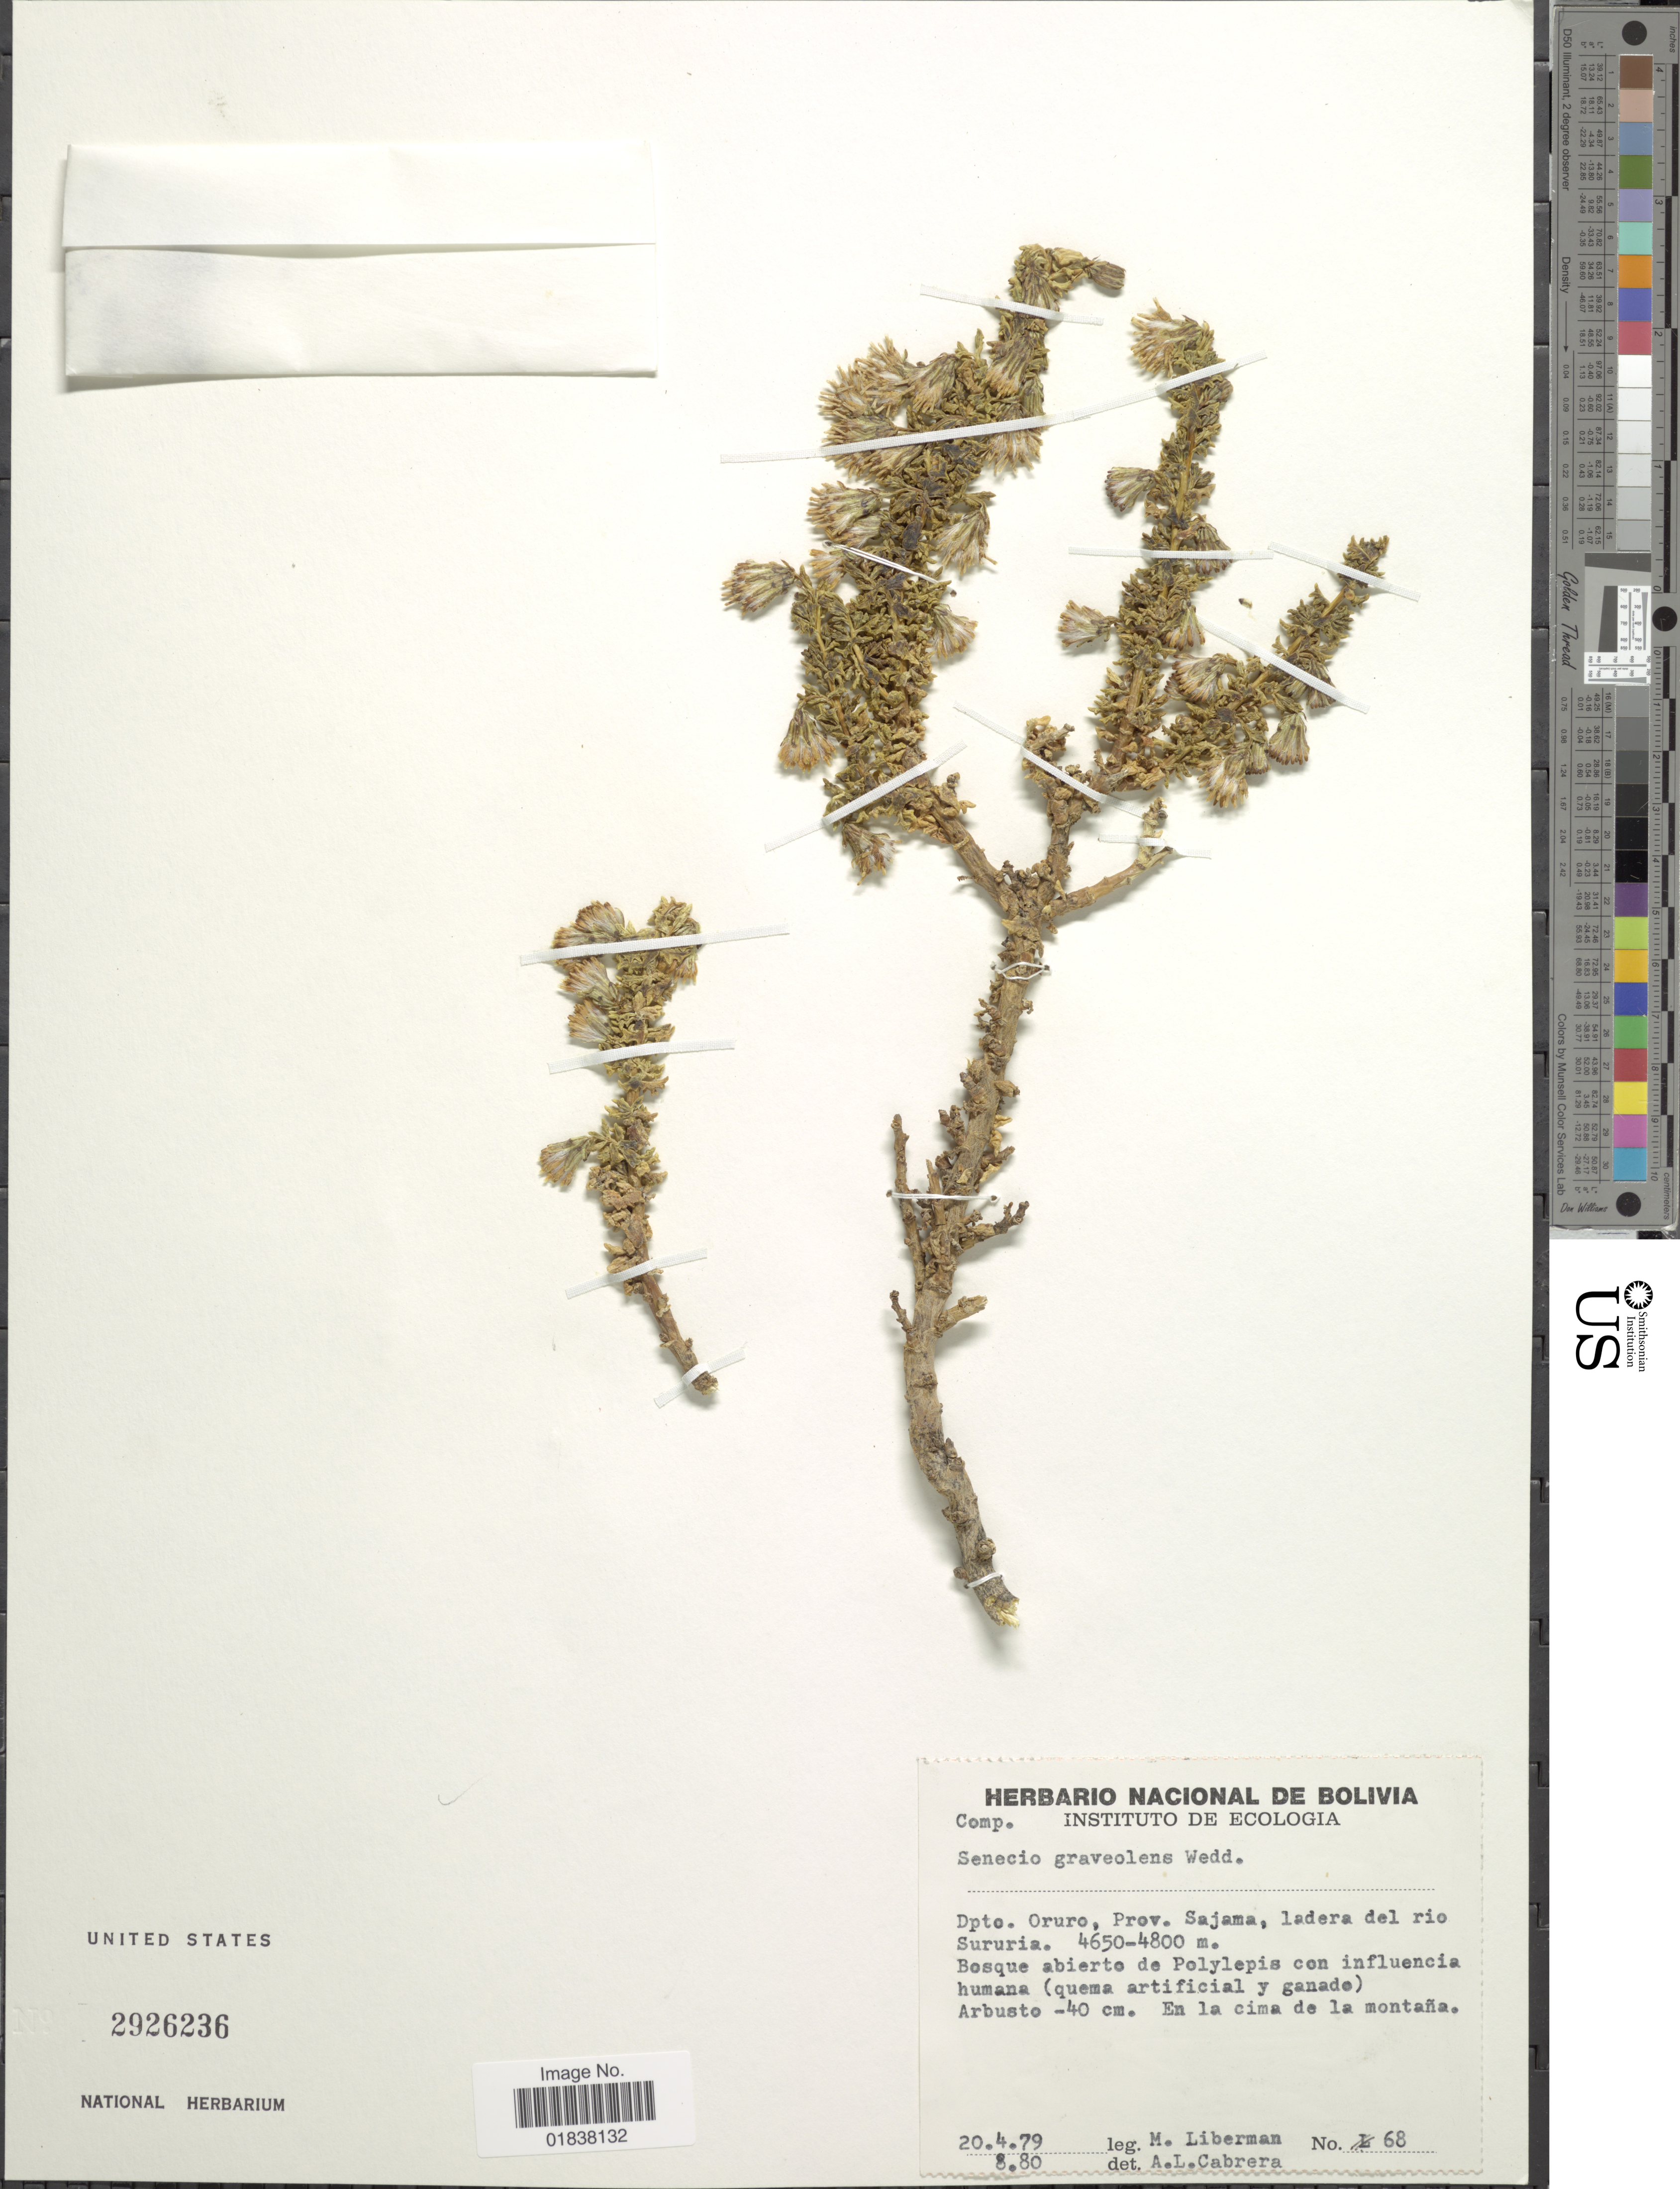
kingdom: Plantae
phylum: Tracheophyta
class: Magnoliopsida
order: Asterales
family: Asteraceae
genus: Senecio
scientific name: Senecio nutans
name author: Sch. Bip.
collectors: M. Liberman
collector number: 68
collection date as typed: Transcribed d/m/y: 20/4/79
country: Bolivia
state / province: Oruro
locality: Prov. Sajama, ladera del rio Sururia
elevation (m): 4650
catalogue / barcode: US 2926236